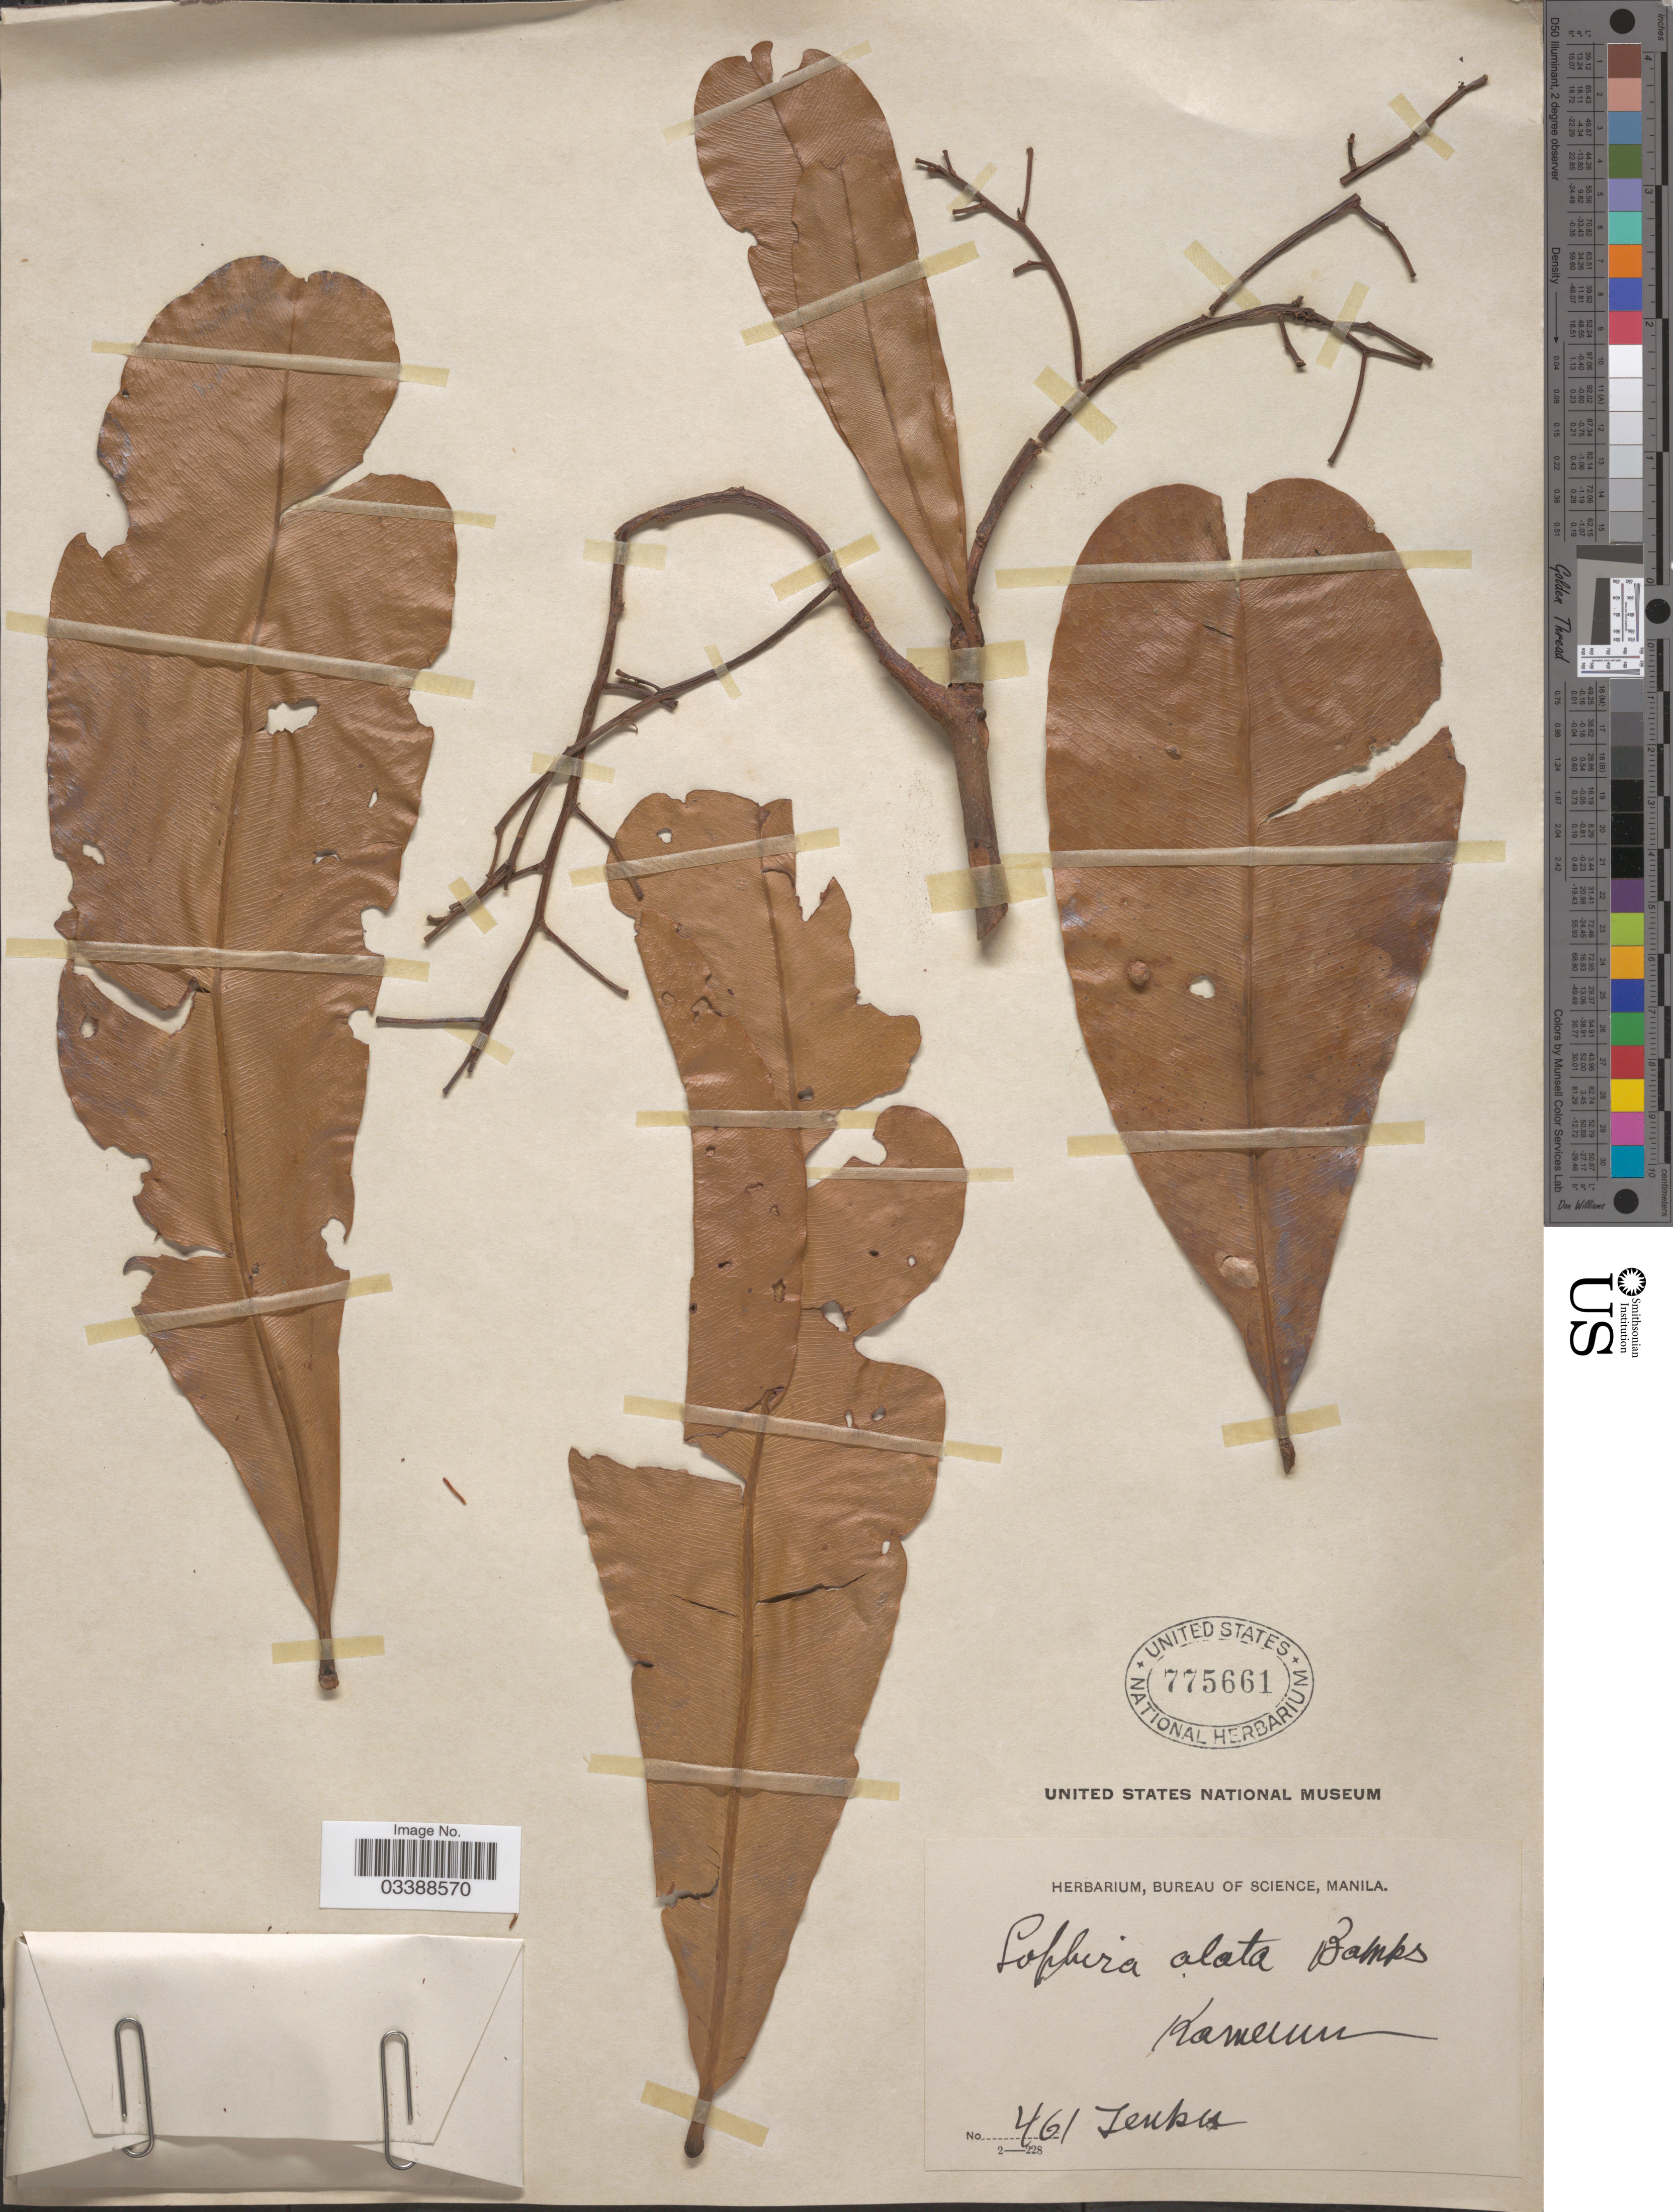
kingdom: Plantae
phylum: Tracheophyta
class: Magnoliopsida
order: Malpighiales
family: Ochnaceae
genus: Lophira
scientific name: Lophira alata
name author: Banks ex C.F. Gaertn.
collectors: Zenker, --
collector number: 461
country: Cameroon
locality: Kamerun.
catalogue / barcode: US 775661